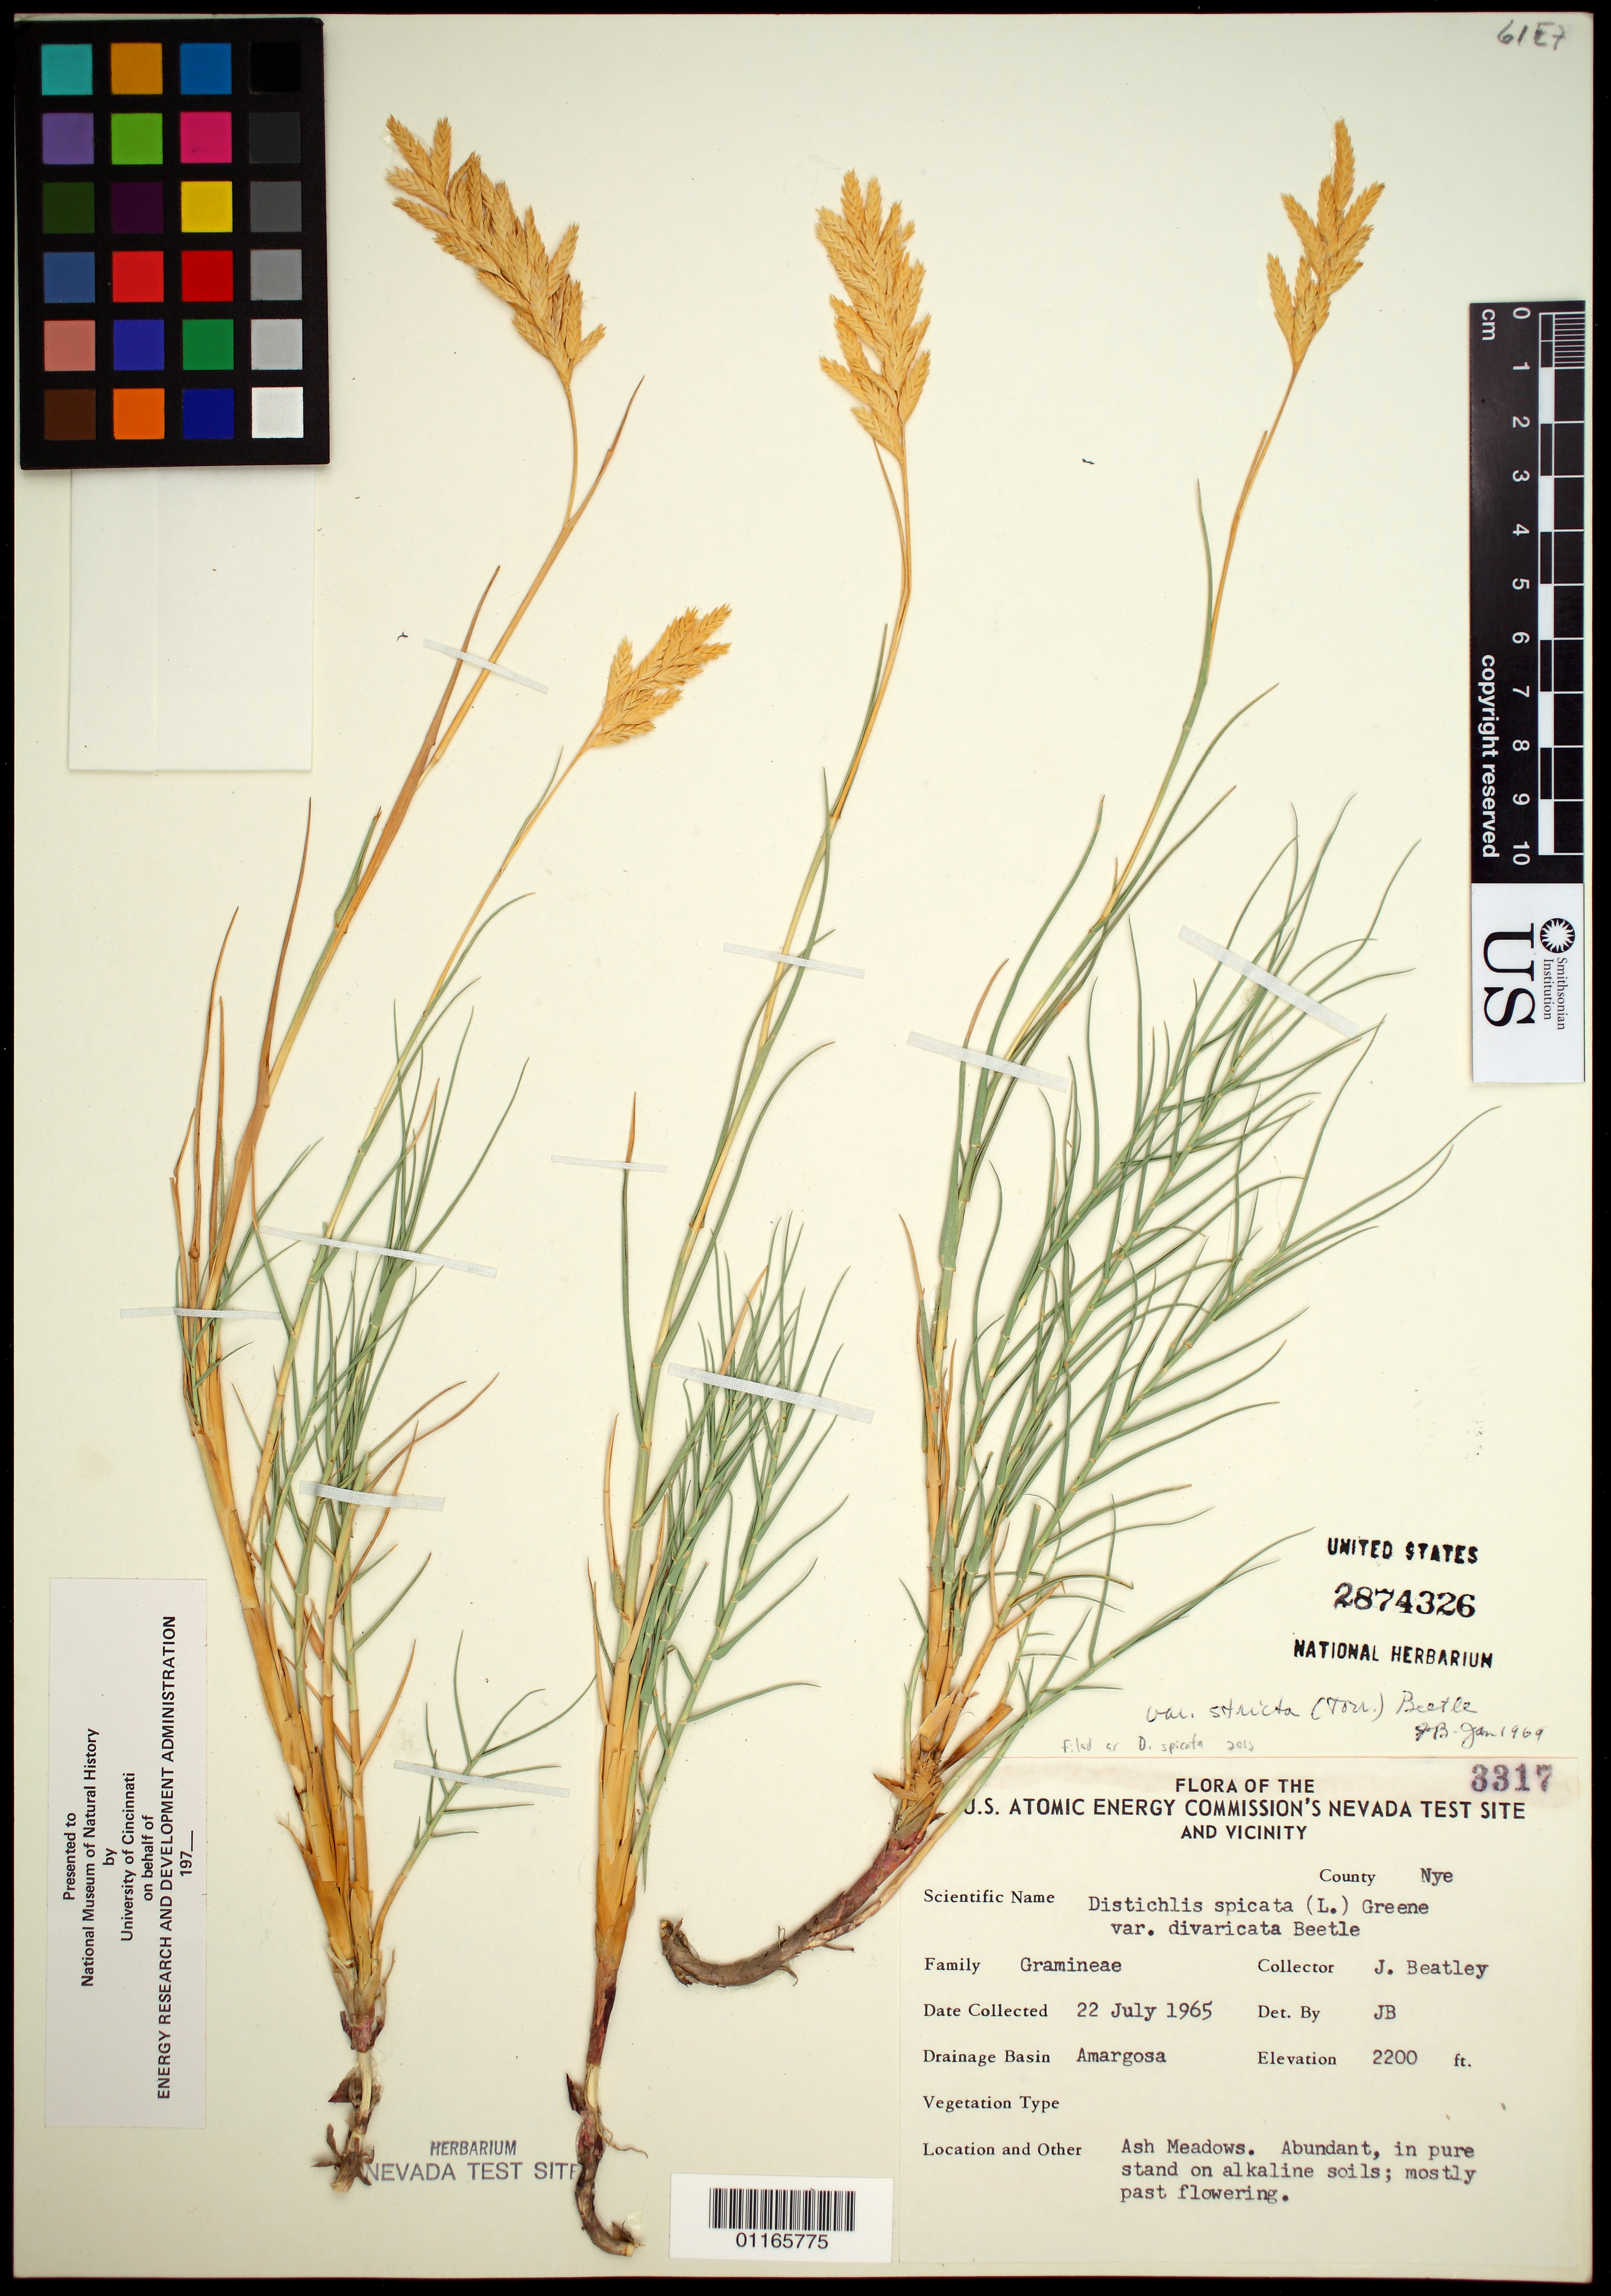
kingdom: Plantae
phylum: Tracheophyta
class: Liliopsida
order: Poales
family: Poaceae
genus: Distichlis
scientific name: Distichlis spicata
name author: (L.) Greene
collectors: J. C. Beatley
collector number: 3317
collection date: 1965-07-22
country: United States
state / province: Nevada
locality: Drainage Basin: Amargosa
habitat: Abundant, in pure stand on alkaline soils.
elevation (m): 671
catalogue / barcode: US 2874326